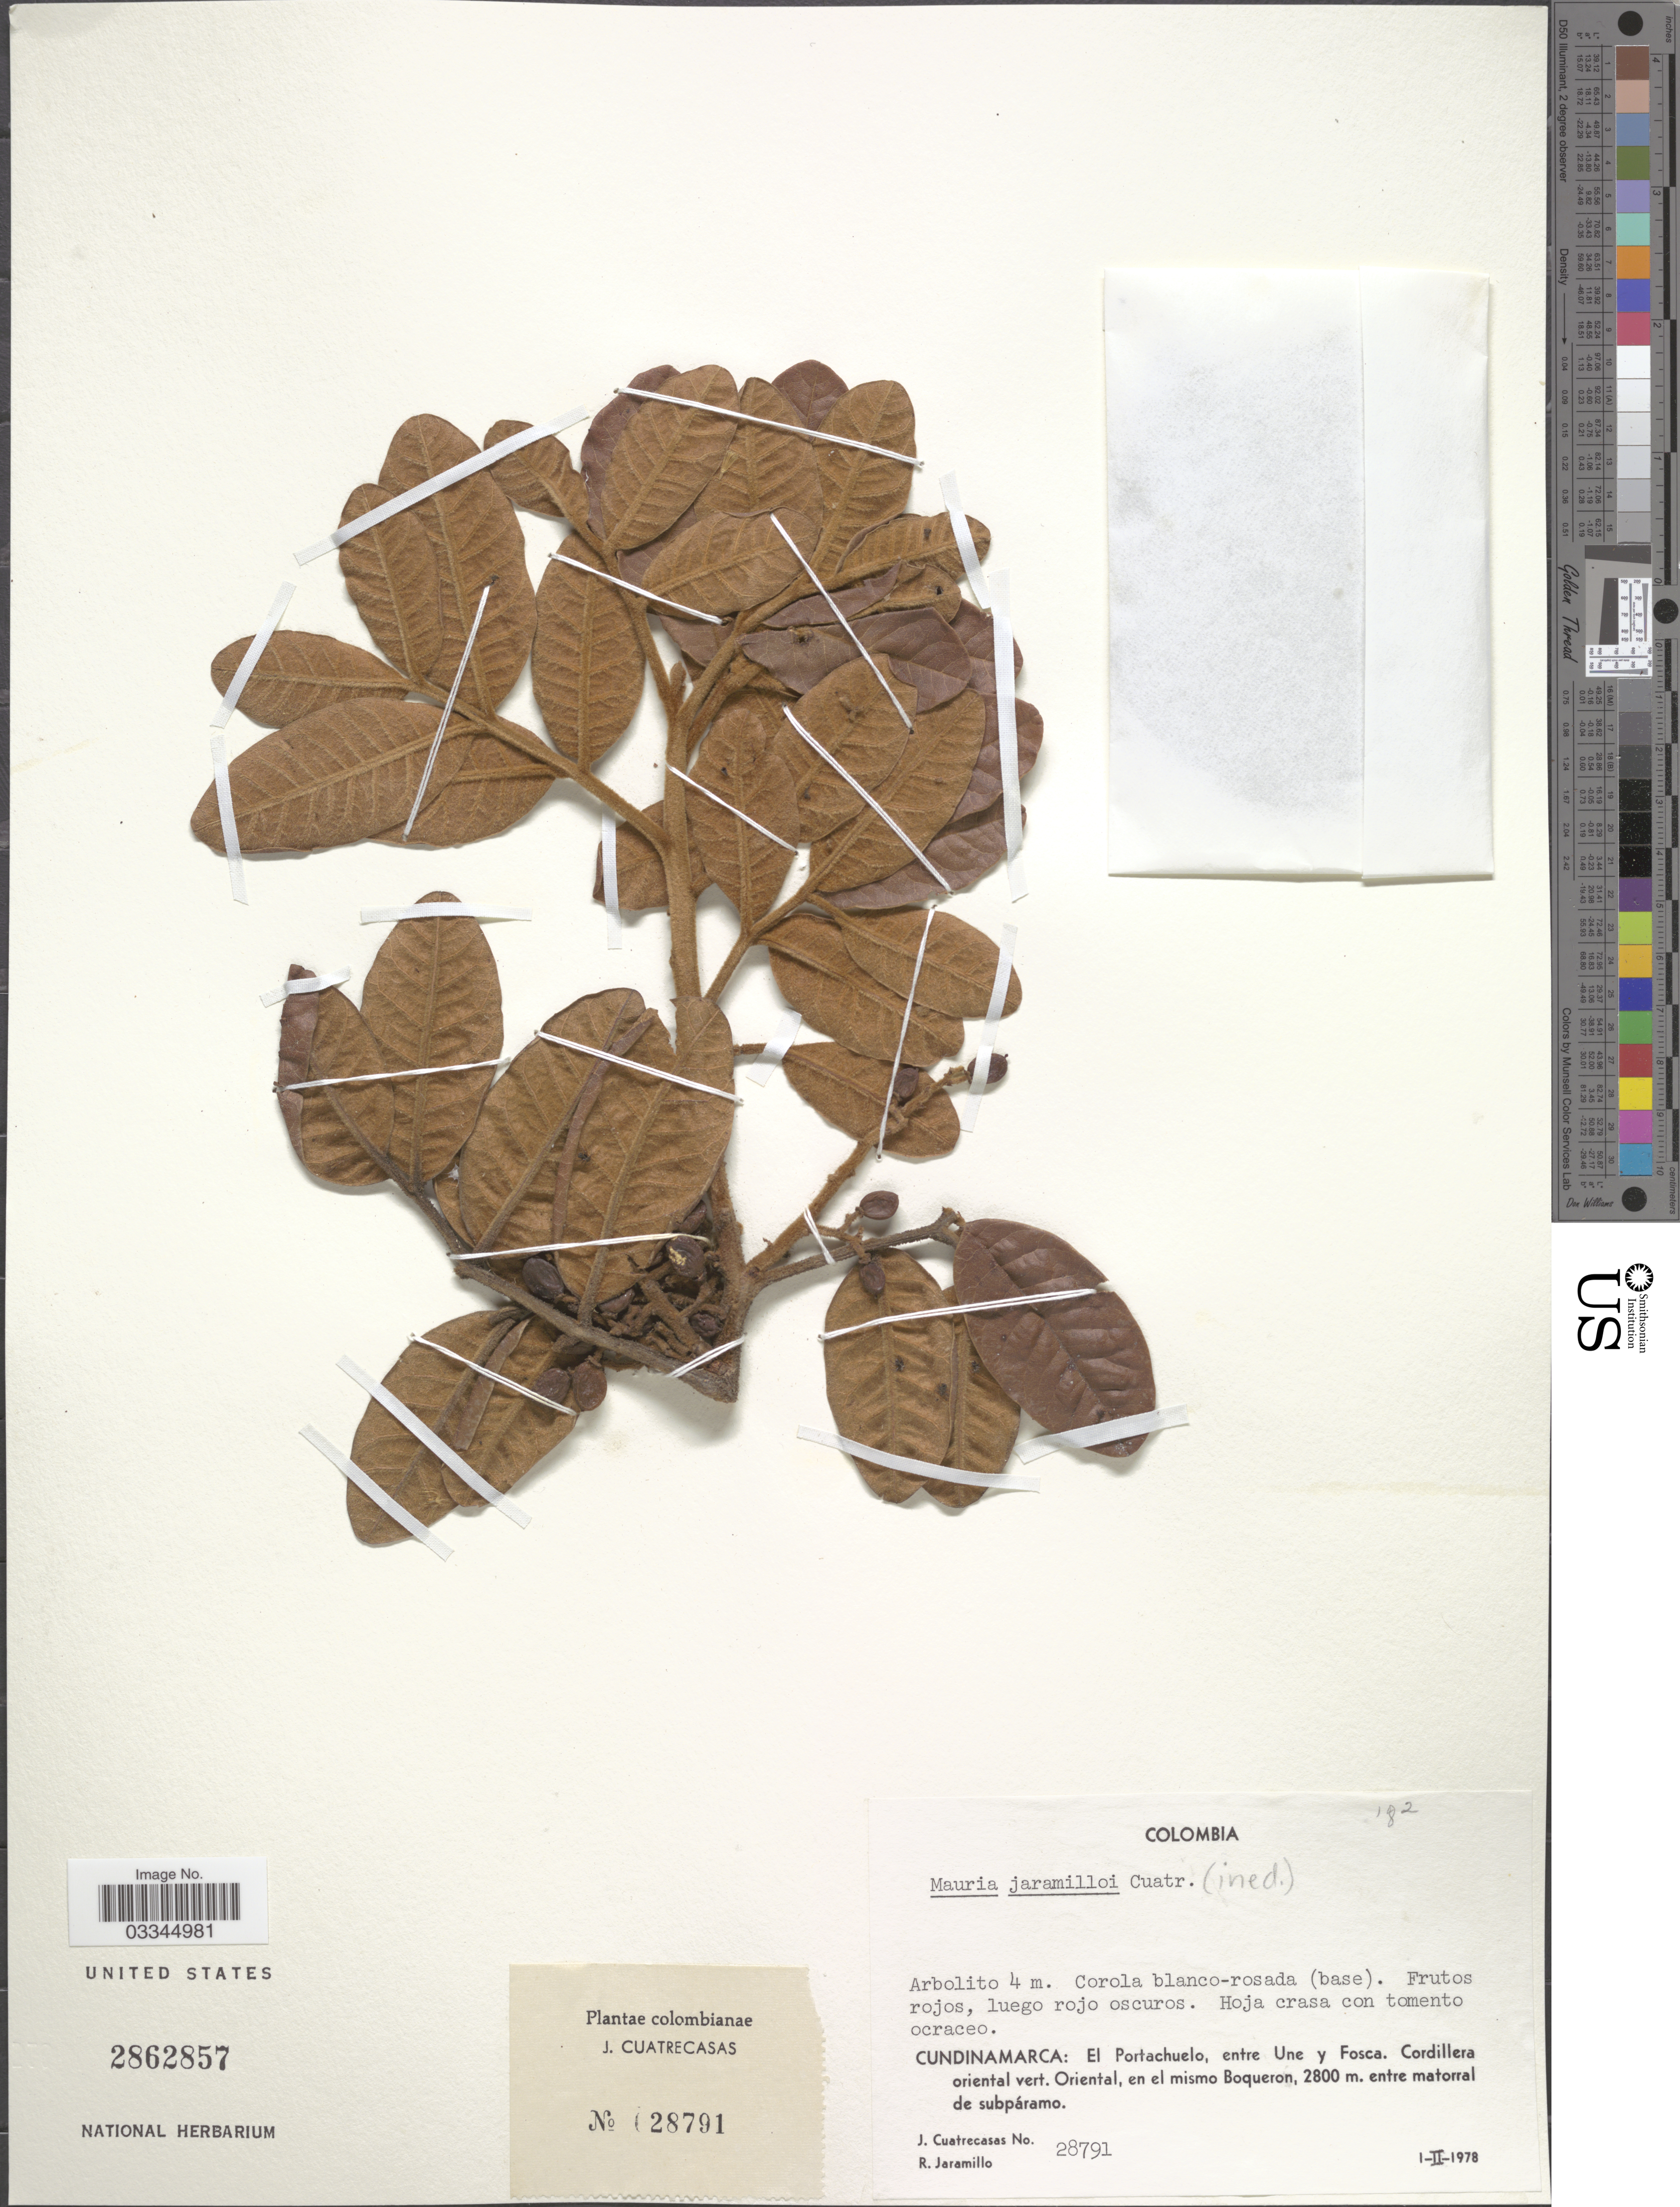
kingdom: Plantae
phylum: Tracheophyta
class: Magnoliopsida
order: Sapindales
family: Anacardiaceae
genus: Mauria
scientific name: Mauria sp.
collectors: J. Cuatrecasas & R. Jaramillo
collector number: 28791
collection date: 1978-02-01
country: Colombia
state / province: Cundinamarca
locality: El Portachuelo, entre Une y Fosca. Cordillera oriental vert. Oriental, en el mismo Boqueron.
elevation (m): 2800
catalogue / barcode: US 2862857